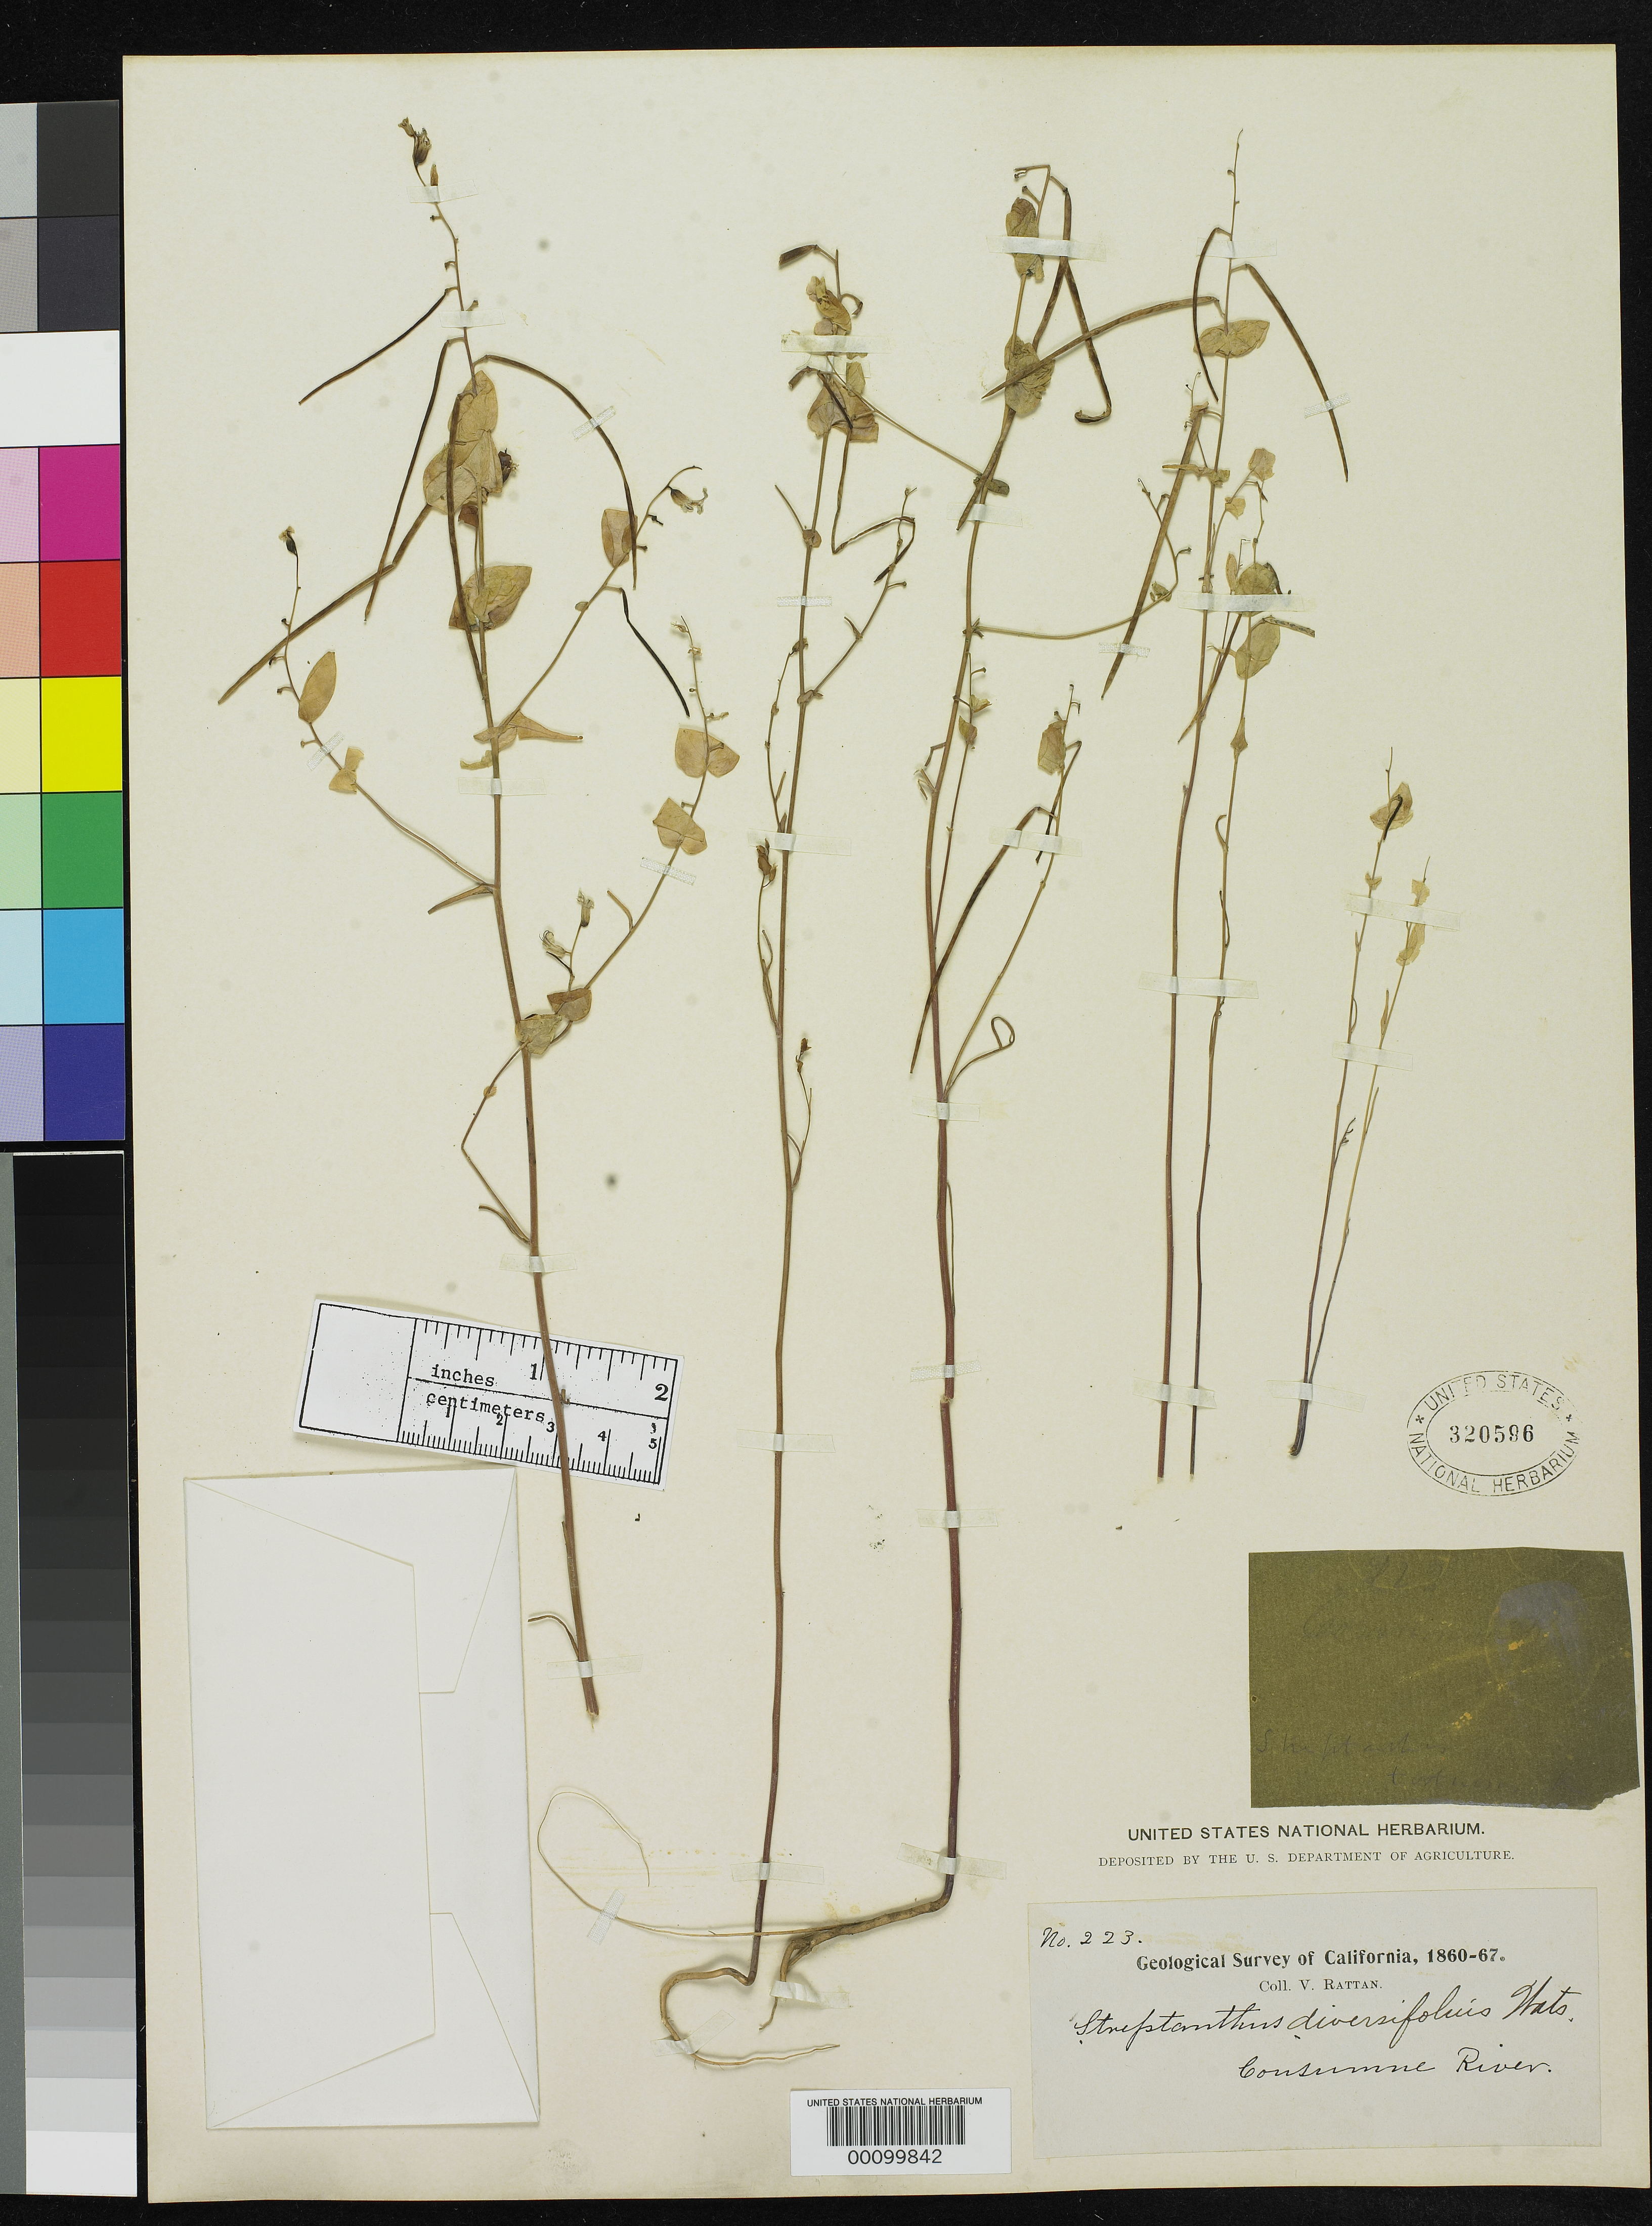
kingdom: Plantae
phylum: Tracheophyta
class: Magnoliopsida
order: Brassicales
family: Brassicaceae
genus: Streptanthus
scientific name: Streptanthus diversifolius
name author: S. Watson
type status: Isotype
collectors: V. Rattan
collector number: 223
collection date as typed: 1866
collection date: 1866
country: United States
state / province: California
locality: Cosumnes River.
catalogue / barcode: US 320596